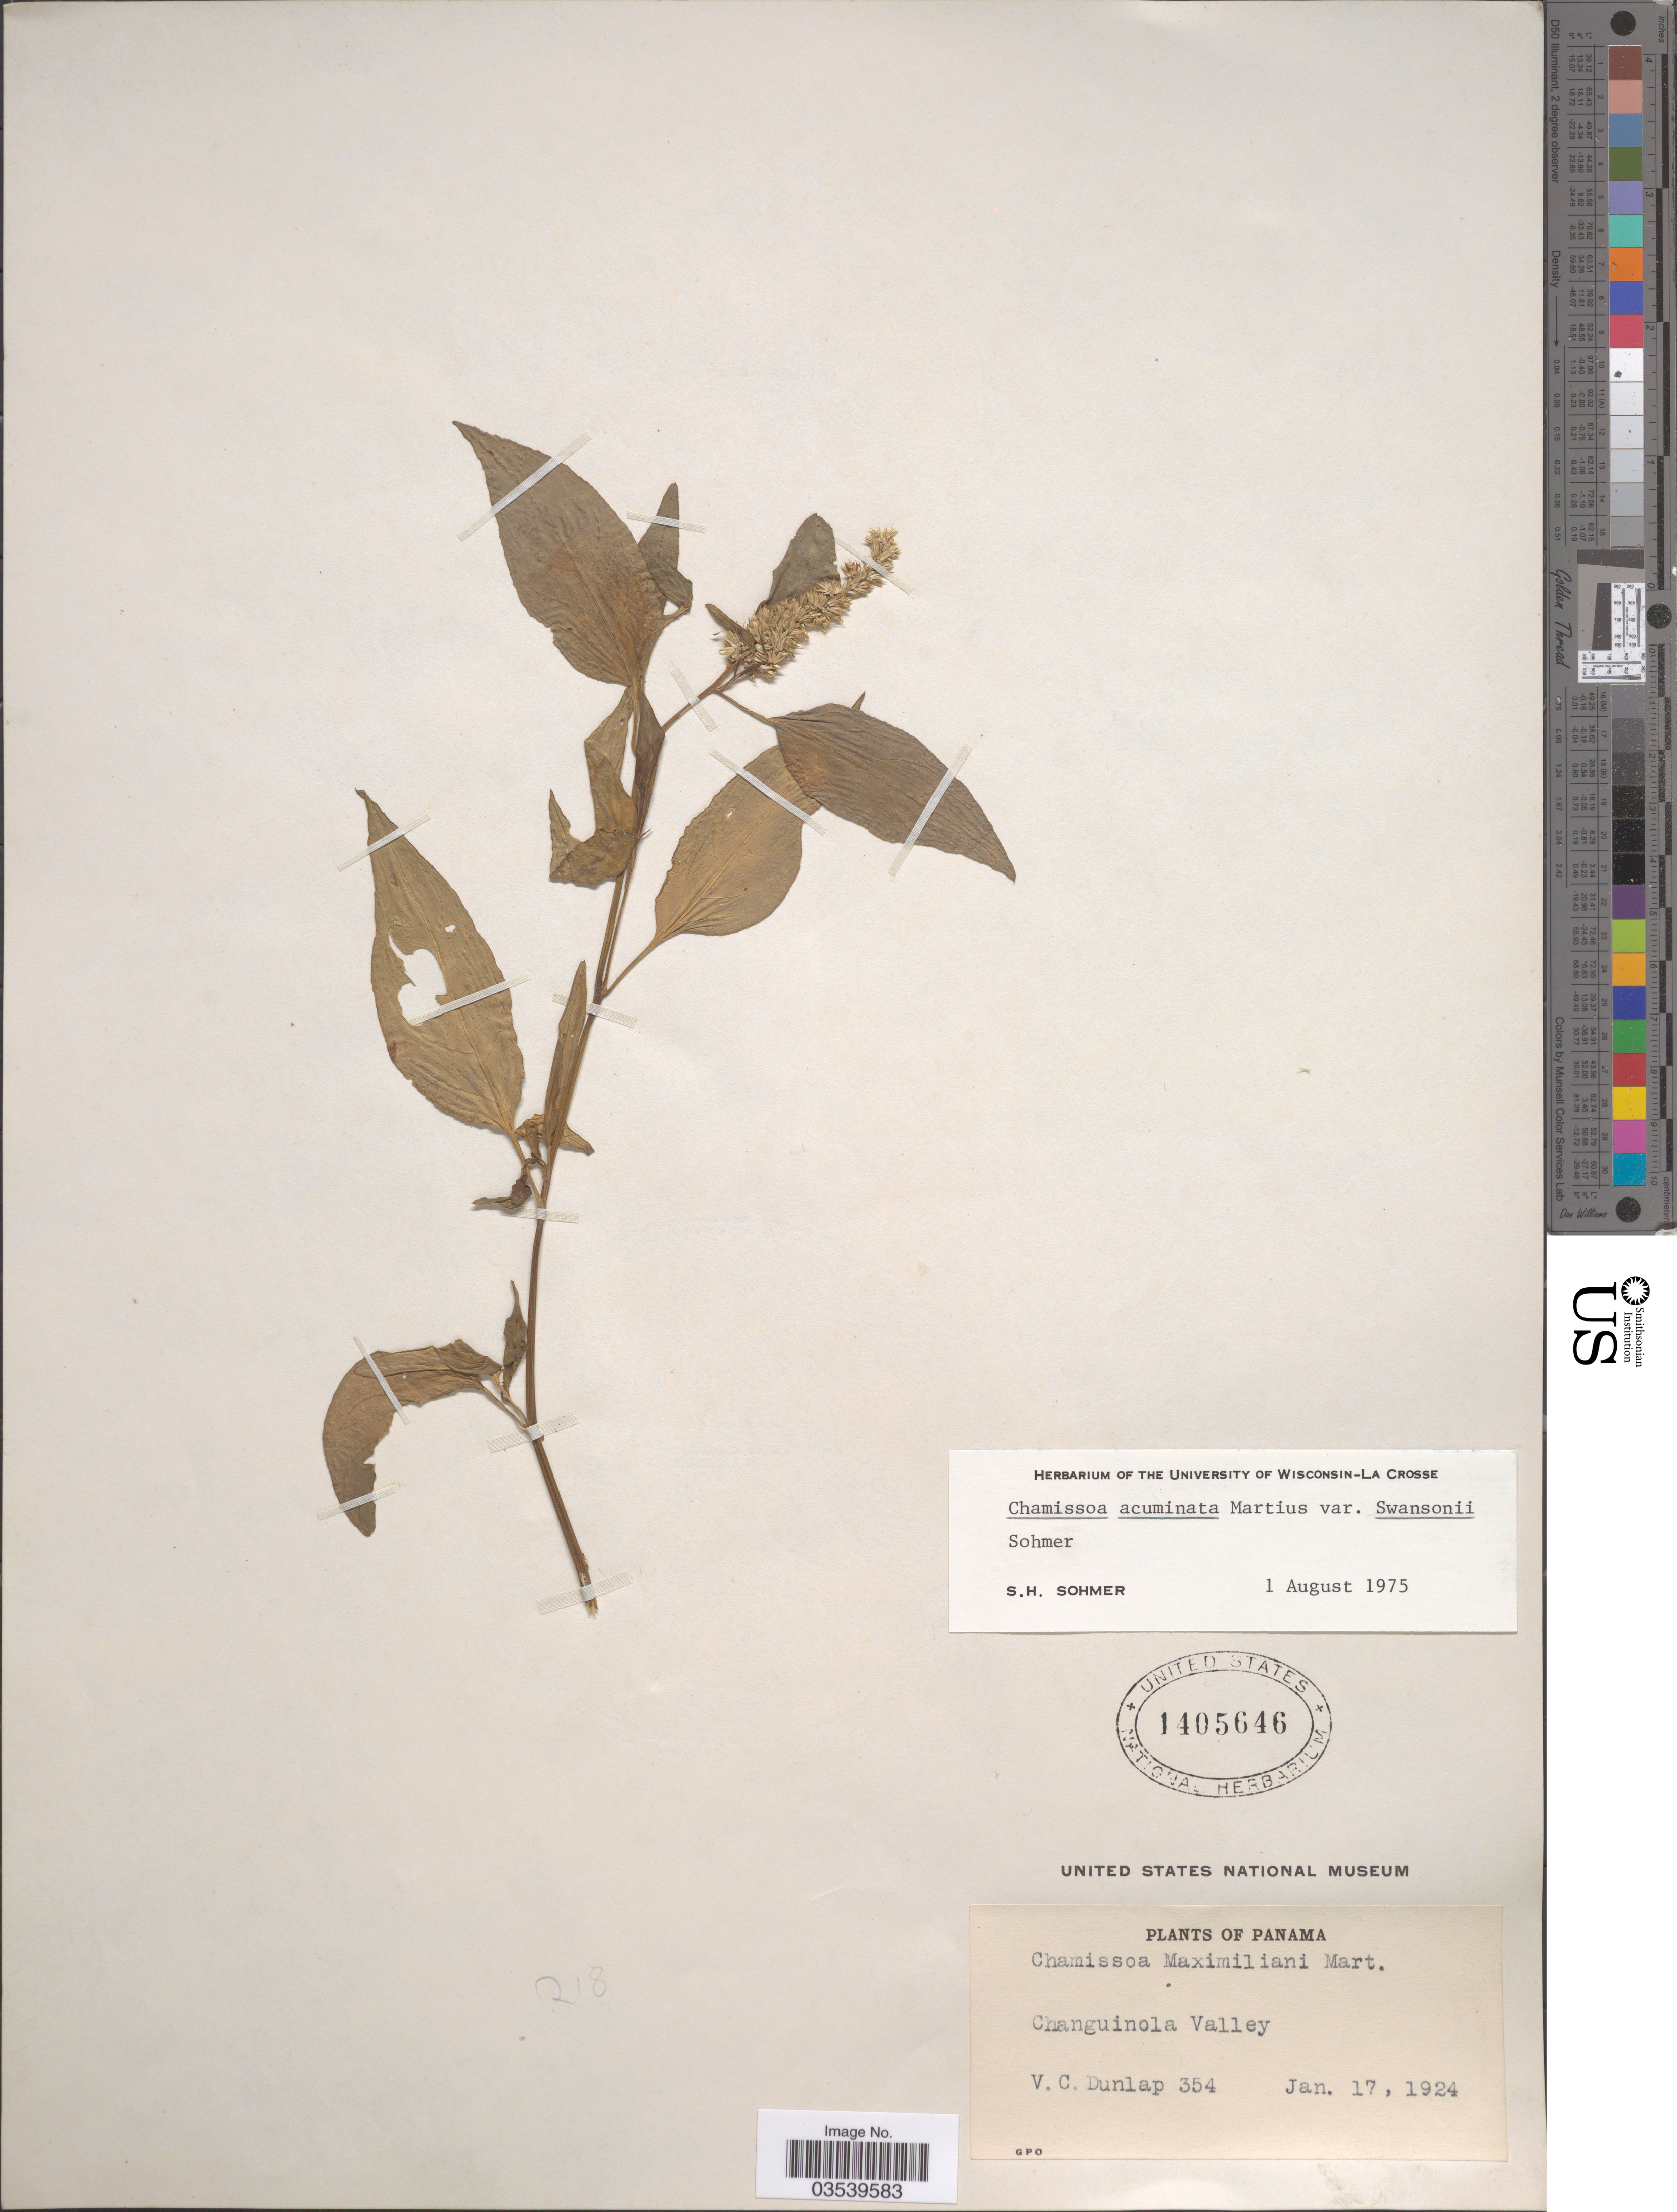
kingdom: Plantae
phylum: Tracheophyta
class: Magnoliopsida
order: Caryophyllales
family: Amaranthaceae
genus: Chamissoa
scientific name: Chamissoa acuminata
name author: Mart.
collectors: V. C. Dunlap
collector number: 354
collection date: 1924-01-17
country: Panama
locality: Changuinola Valley.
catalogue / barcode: US 1405646